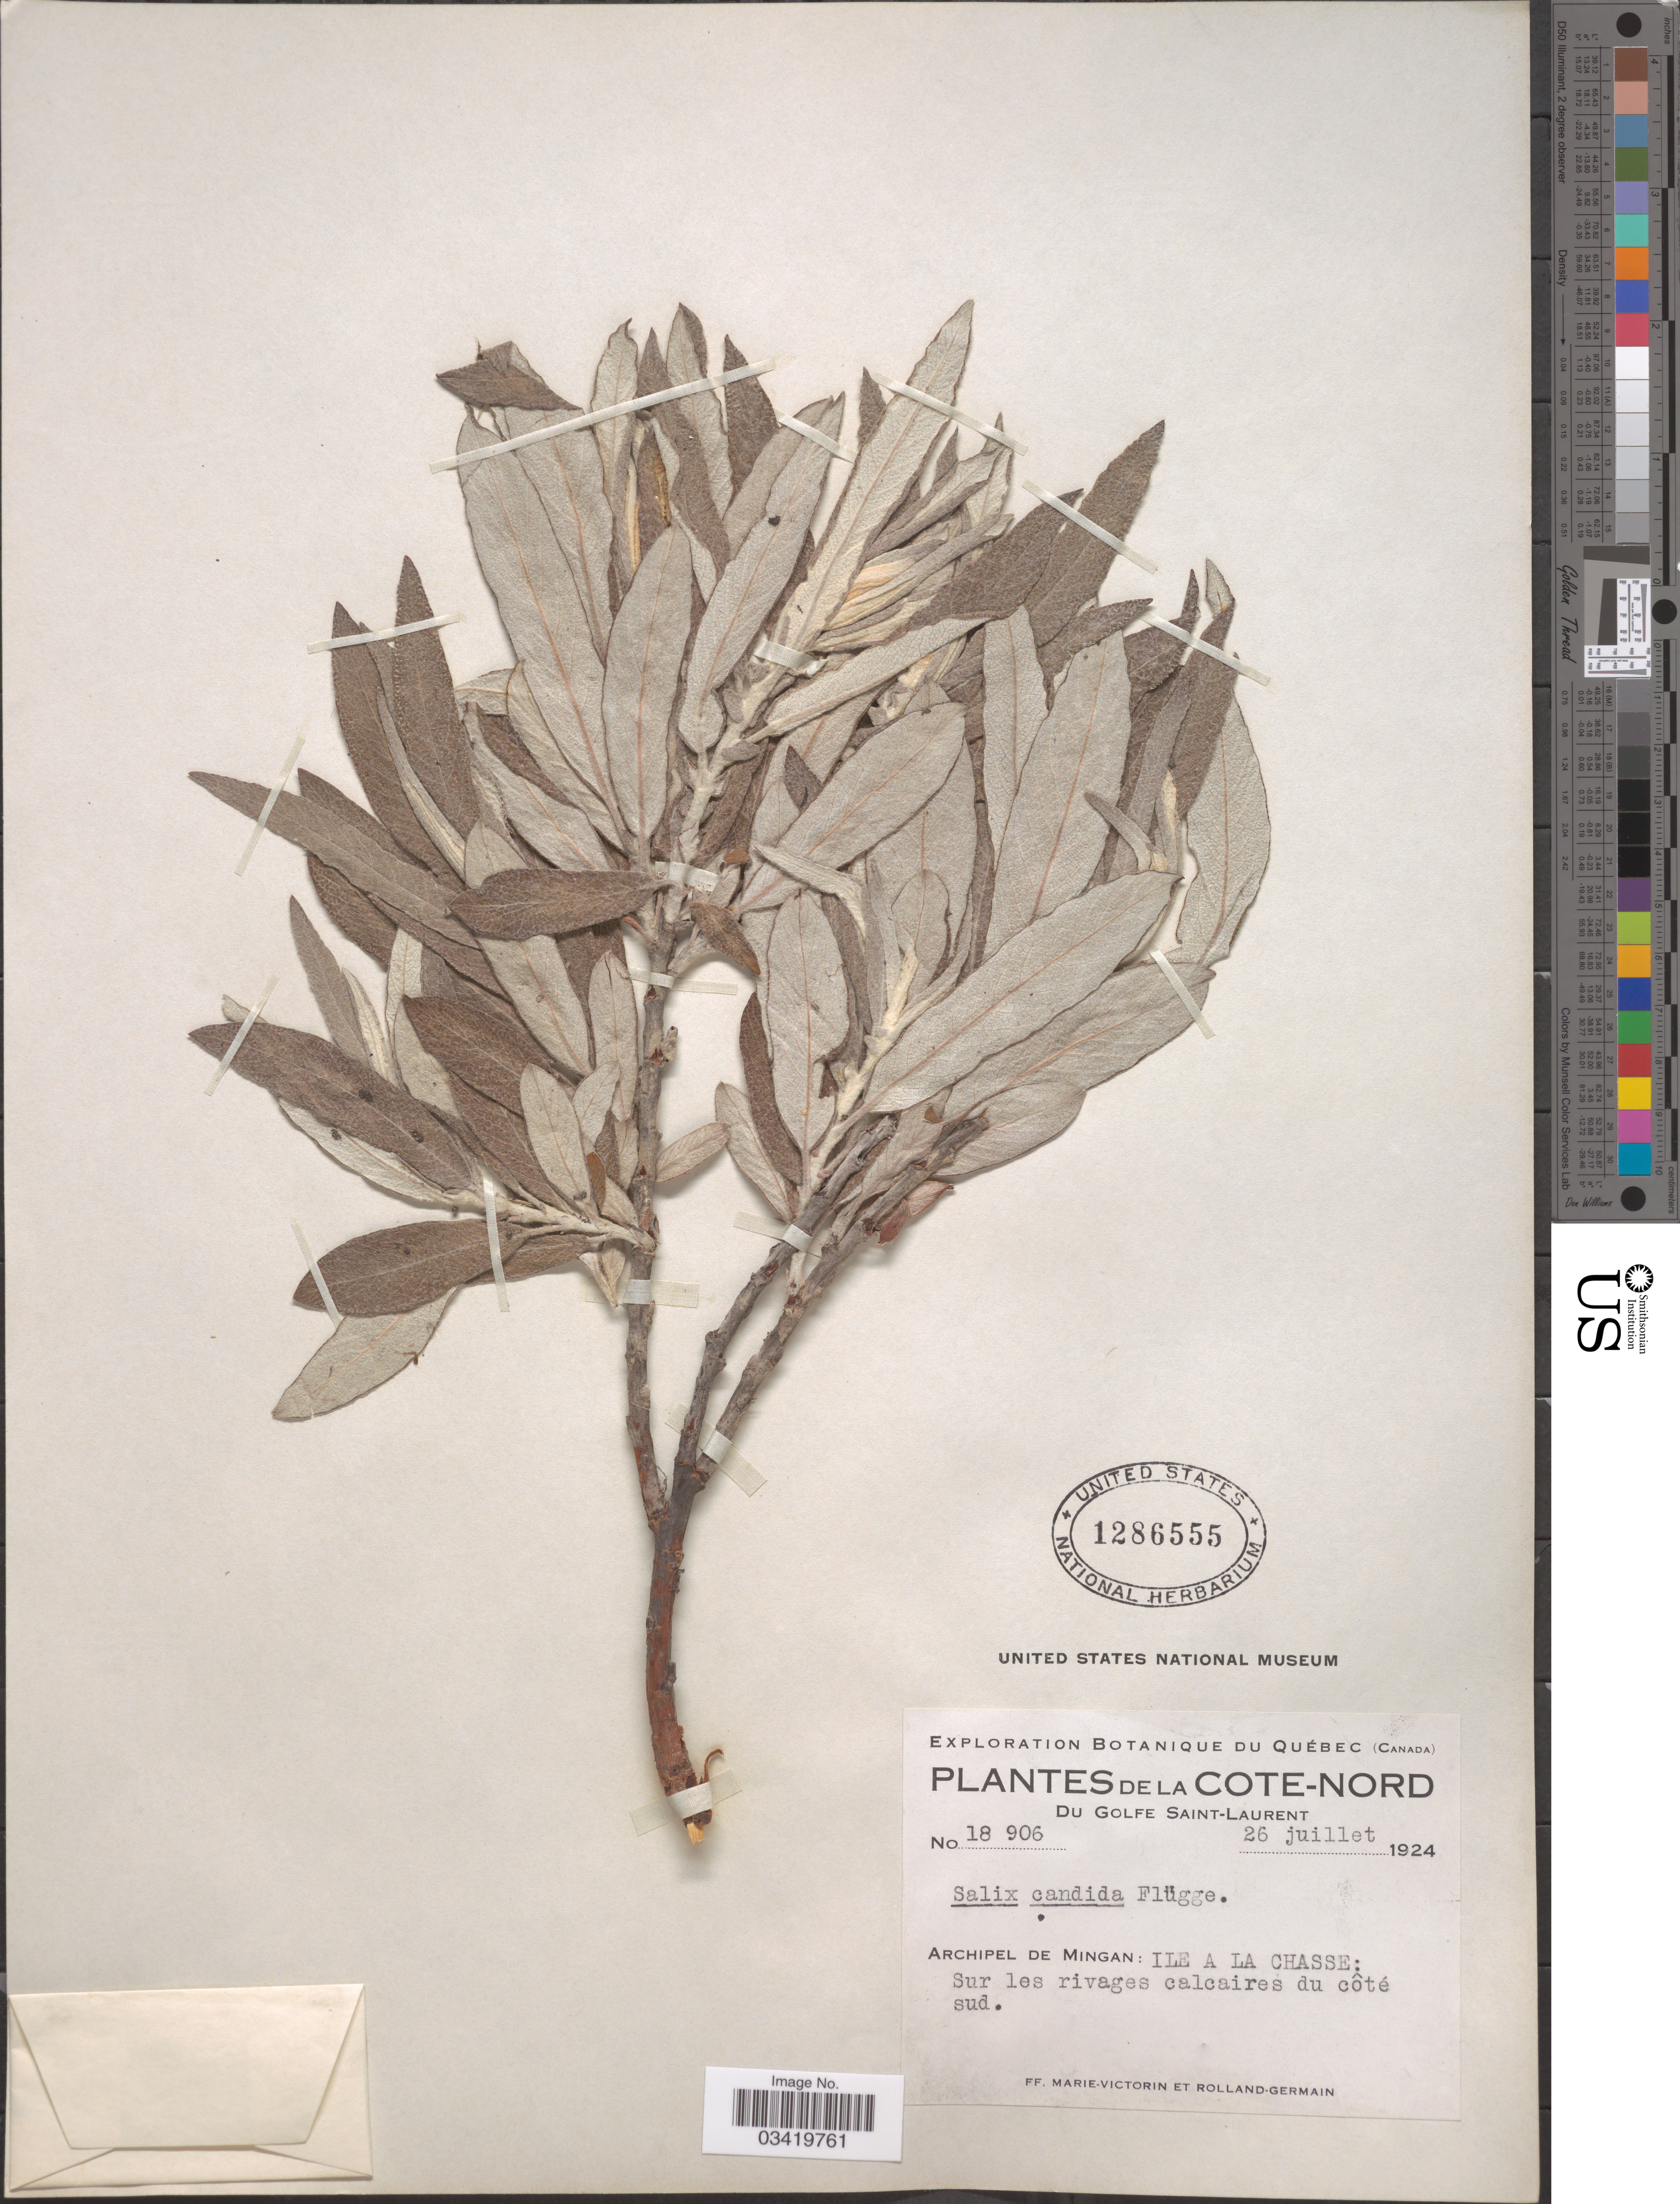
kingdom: Plantae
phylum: Tracheophyta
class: Magnoliopsida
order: Malpighiales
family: Salicaceae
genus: Salix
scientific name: Salix candida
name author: Flüggé ex Willd.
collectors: F. Marie-Victorin & Rolland-Germain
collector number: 18906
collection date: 1924-07-26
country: Canada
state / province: Quebec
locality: De La Cote-Nord. Du Golfe Saint-Laurent. Archipel de Mingan: Ile a La Chasse: Sur les rivages calcaires du côté sud.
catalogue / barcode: US 1286555